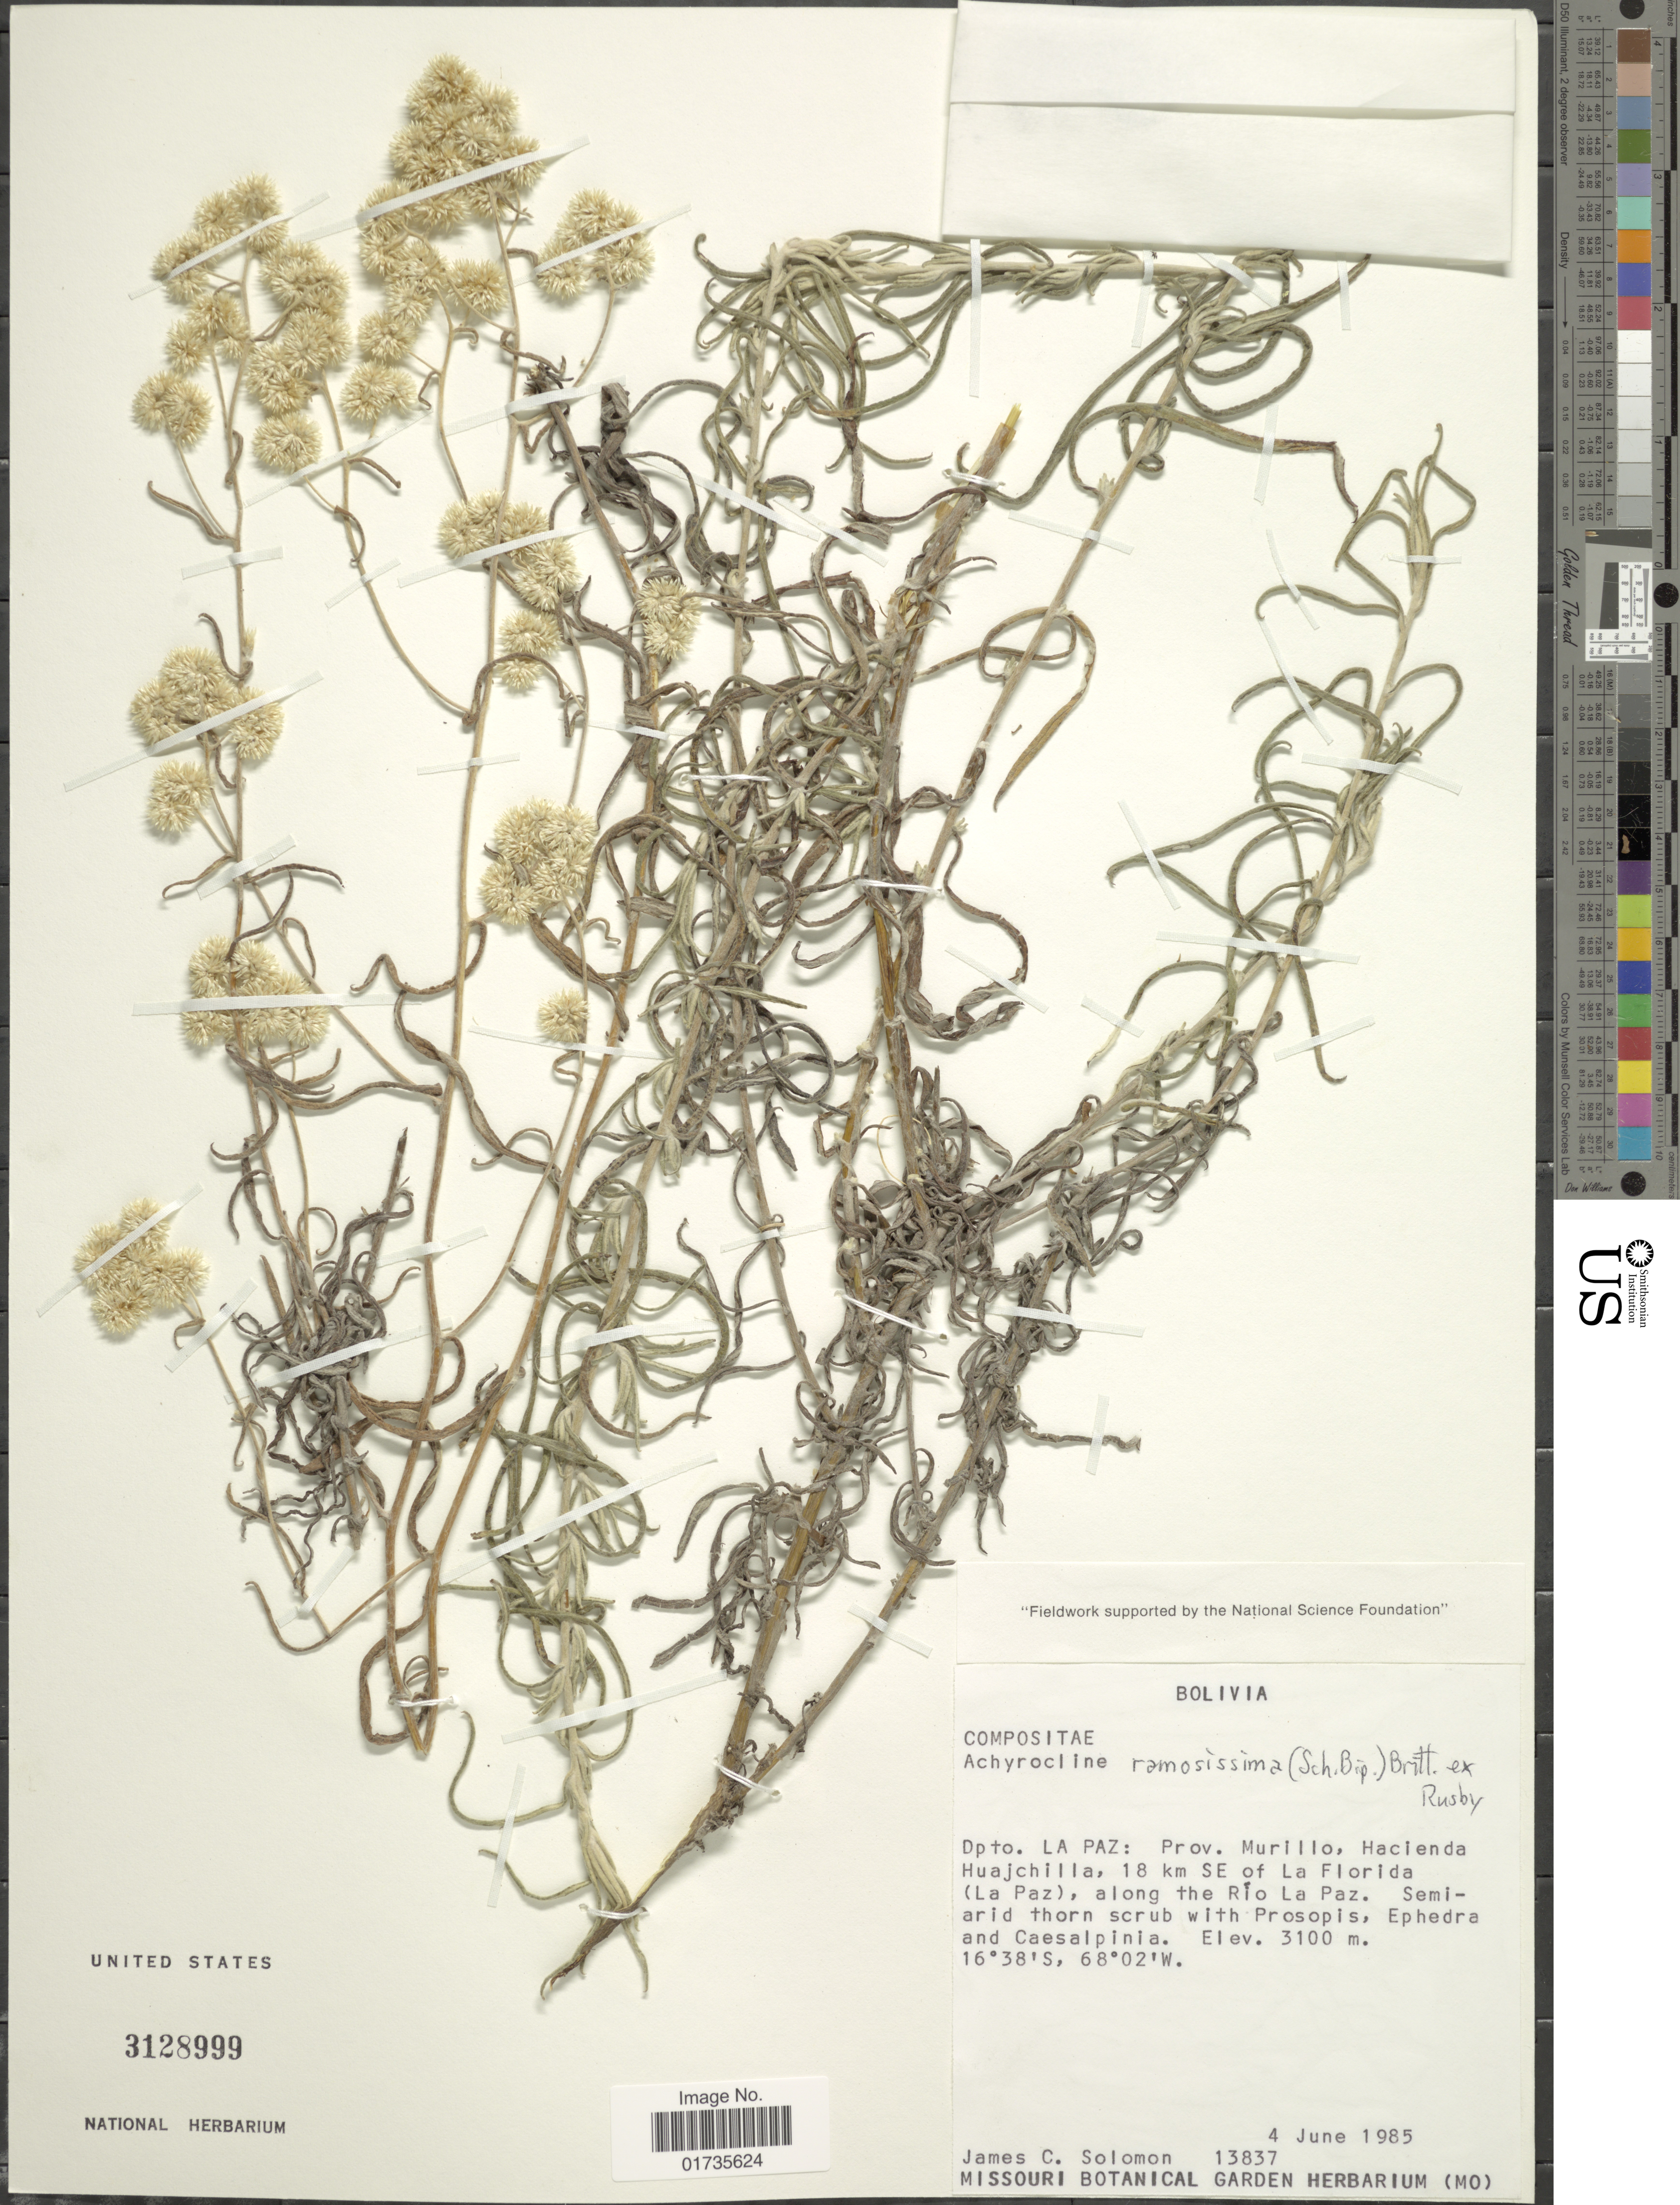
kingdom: Plantae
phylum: Tracheophyta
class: Magnoliopsida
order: Asterales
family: Asteraceae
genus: Achyrocline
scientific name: Achyrocline ramosissima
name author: (Sch. Bip.) Britton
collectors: J. C. Solomon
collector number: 13837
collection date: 1985-06-04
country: Bolivia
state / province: La Paz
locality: Dpto. La Paz: Prov. Murillo, Hacienda Huajchilla, 18 km SE of La Florida (La Paz), along the Rio La Paz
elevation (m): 3100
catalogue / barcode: US 3128999